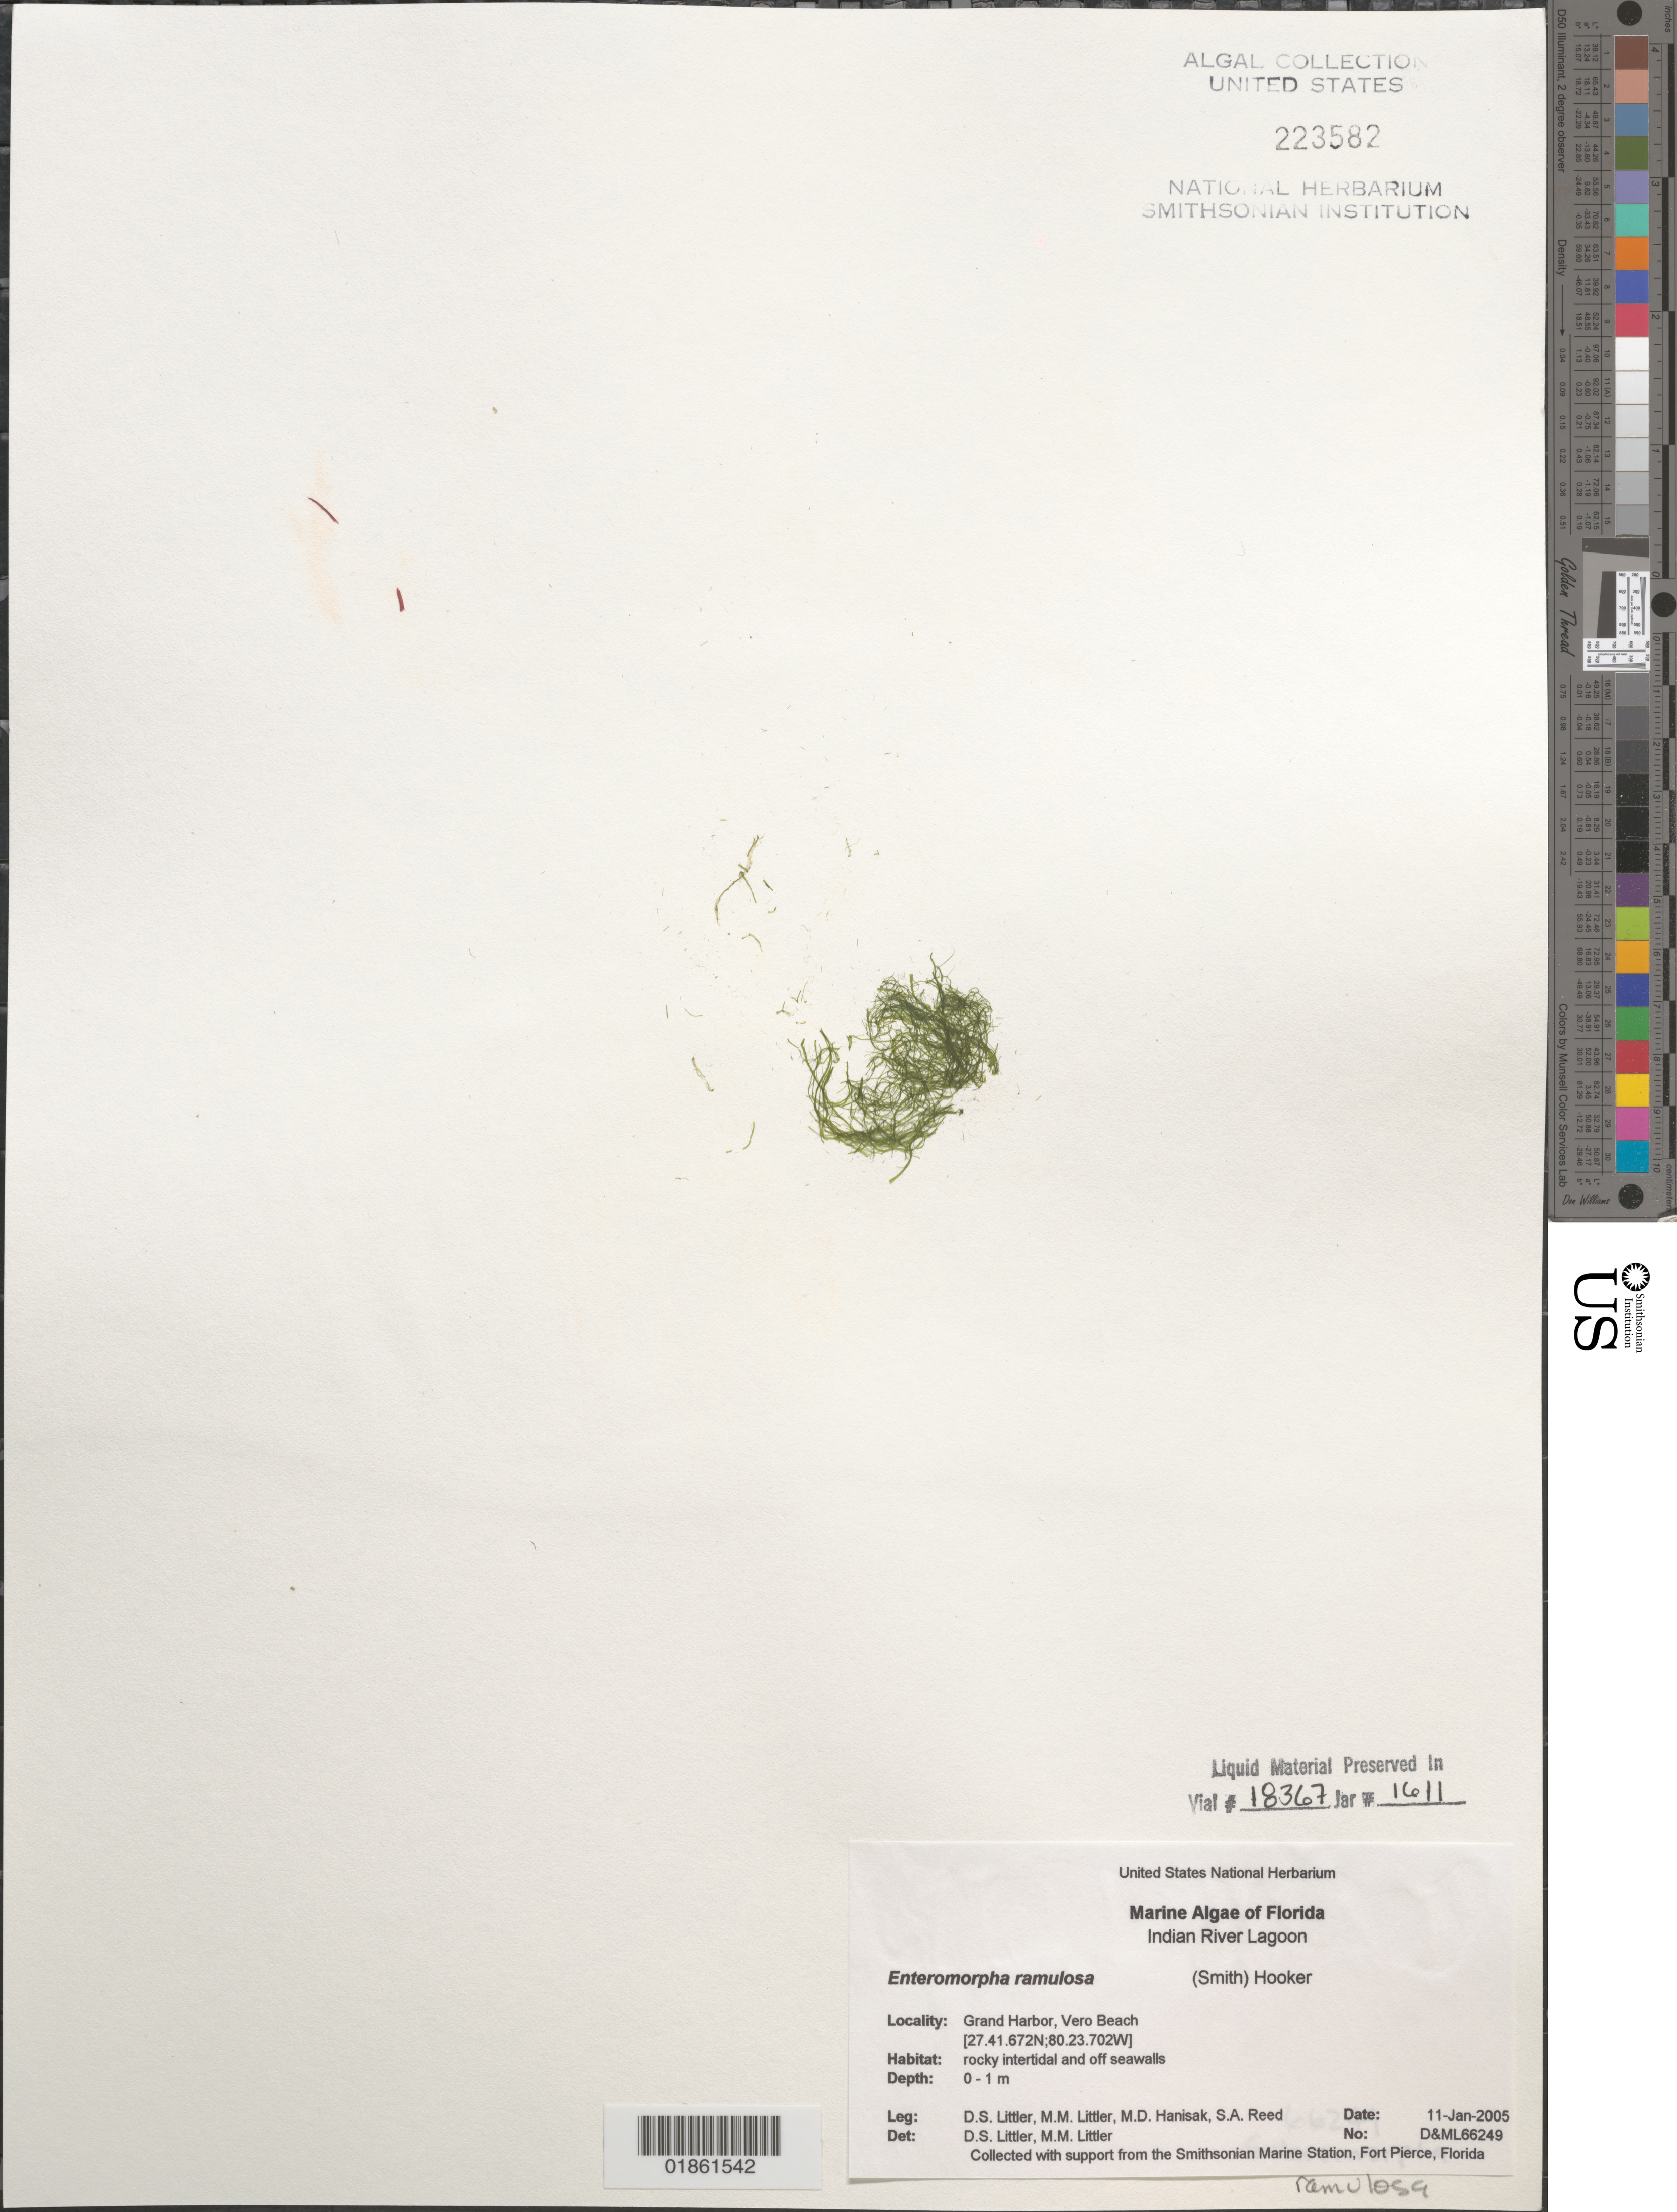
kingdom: Plantae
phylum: Chlorophyta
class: Ulvophyceae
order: Ulvales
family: Ulvaceae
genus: Ulva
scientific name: Ulva clathrata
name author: (Roth) C. Agardh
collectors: D. S. Littler, M. Hanisak & S. Reed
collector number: D&ML66249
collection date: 2005-01-11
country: United States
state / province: Florida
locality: Indian River Lagoon. Grand Harbor, Vero Beach.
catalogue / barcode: US 223582